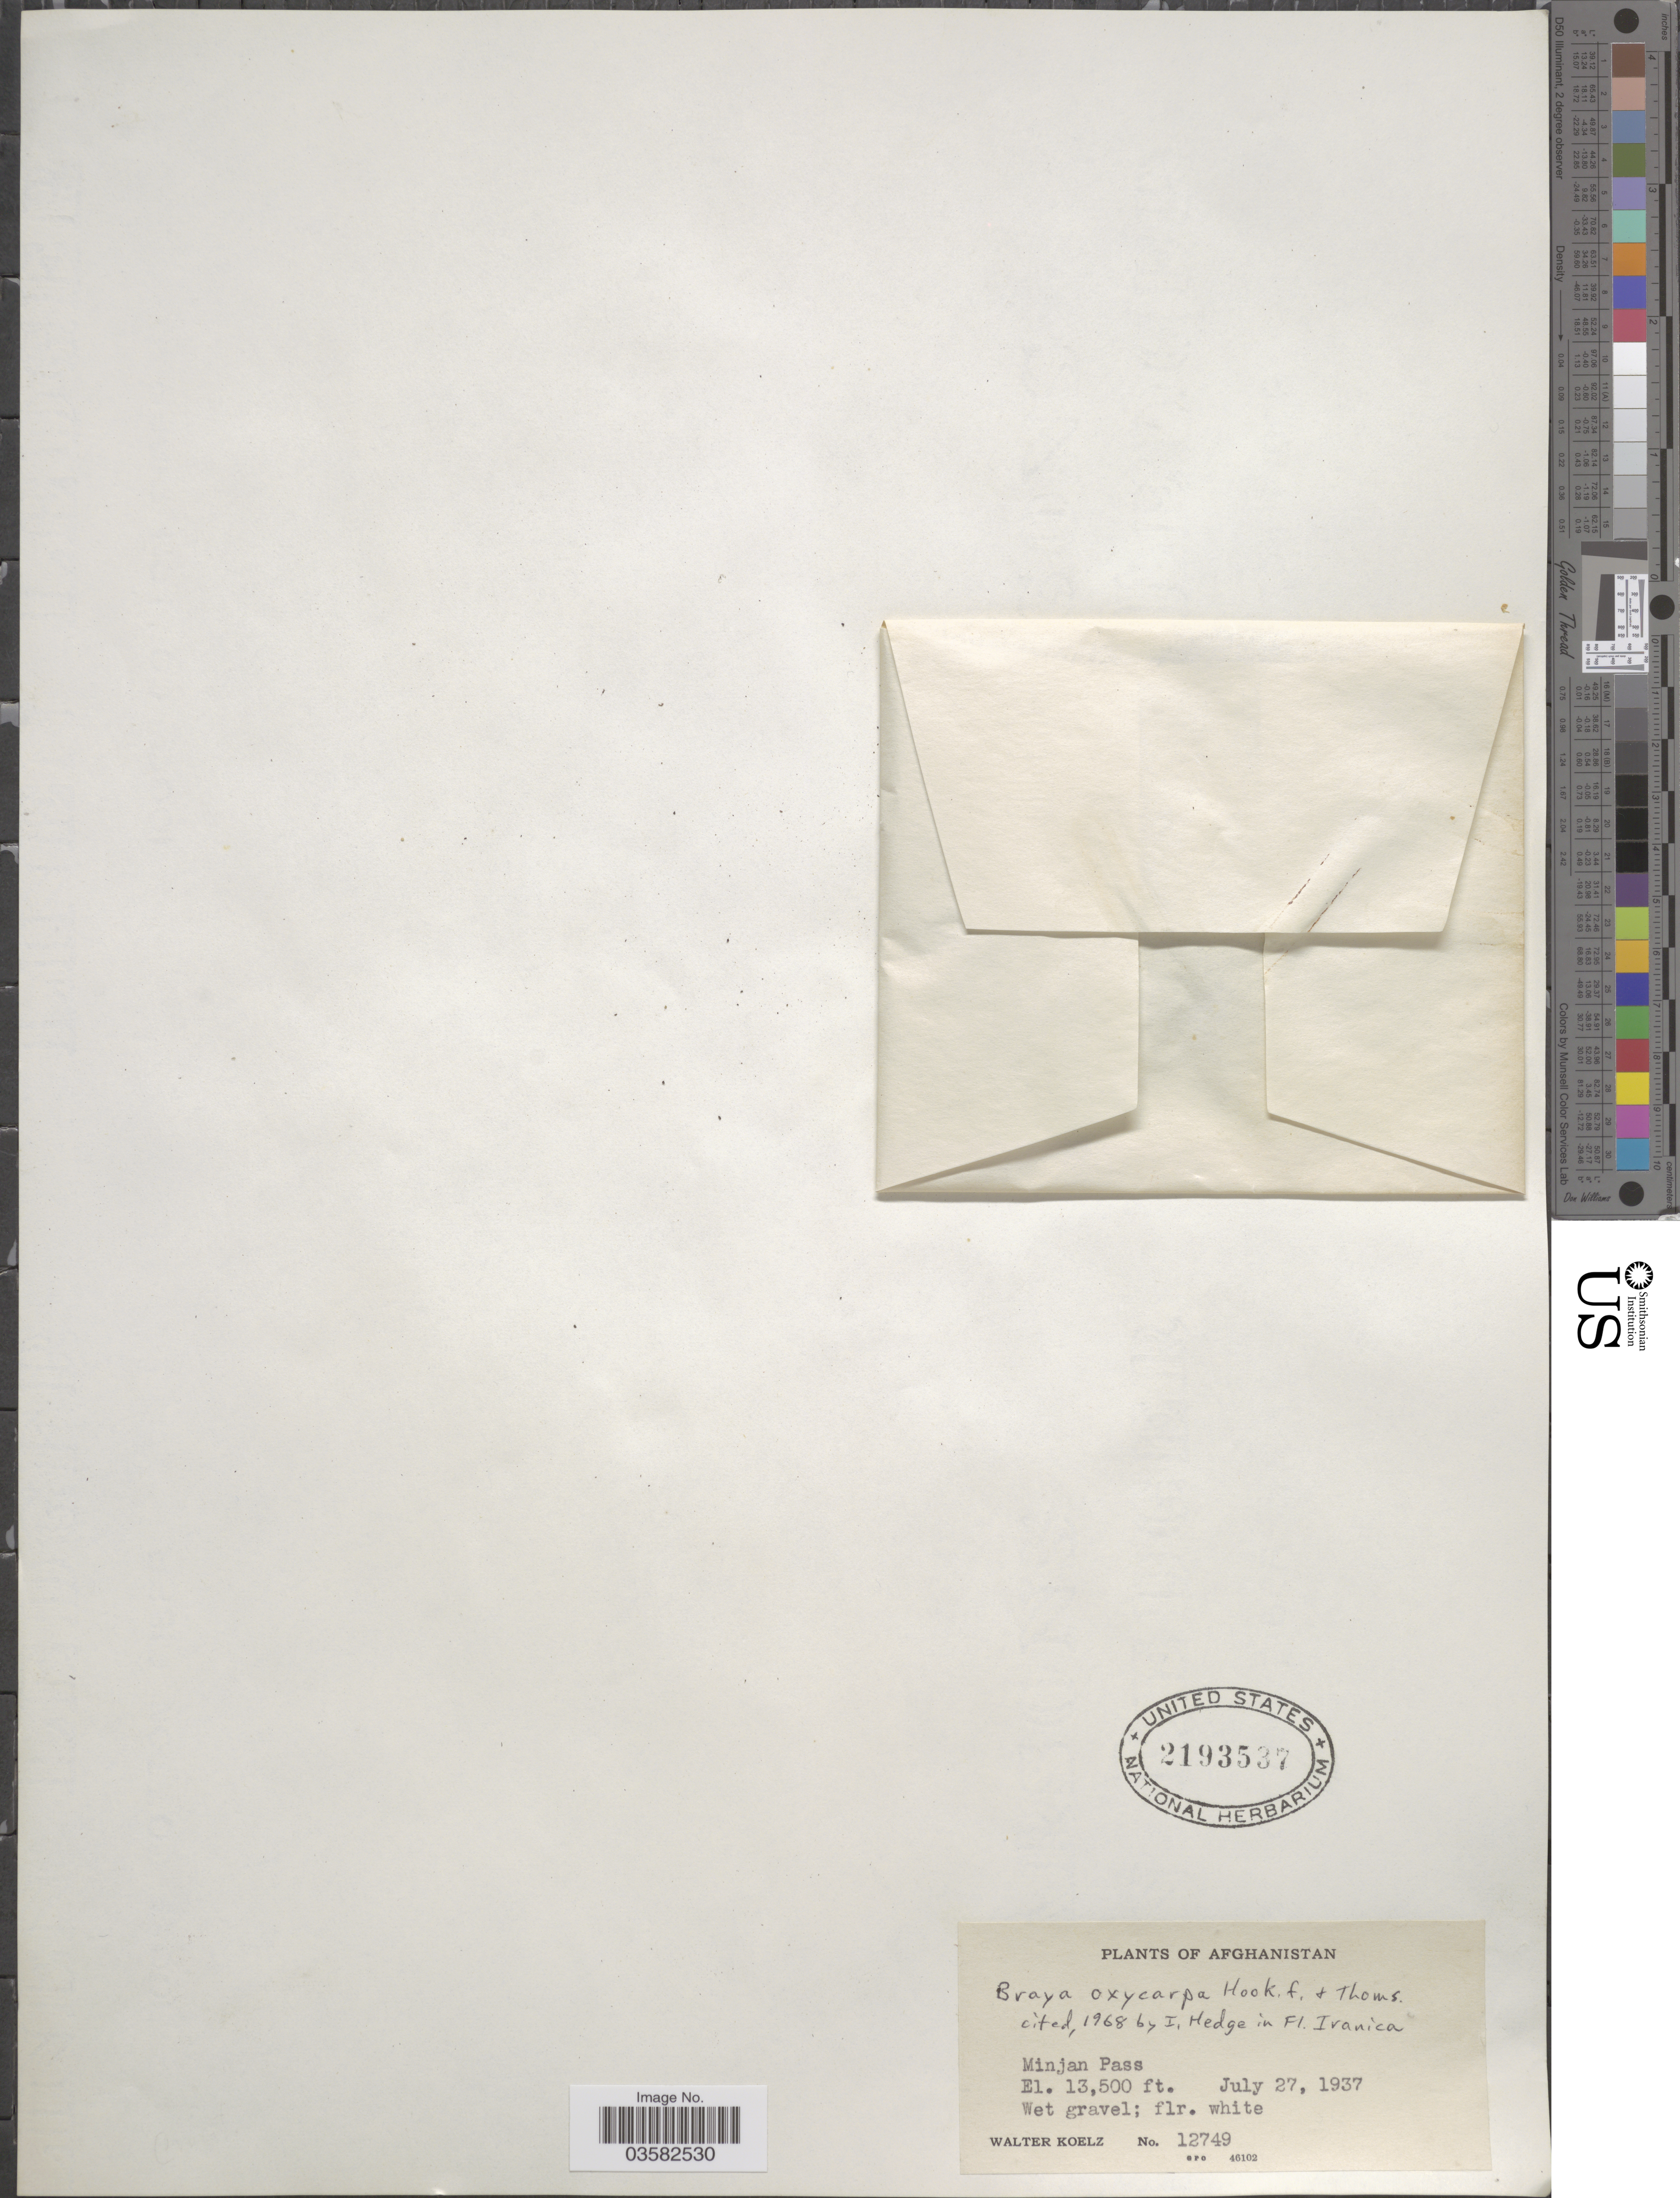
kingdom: Plantae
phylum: Tracheophyta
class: Magnoliopsida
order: Brassicales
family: Brassicaceae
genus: Aphragmus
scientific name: Aphragmus oxycarpus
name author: (Hook. f. & Thoms.) Jafri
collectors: W. N. Koelz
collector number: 12749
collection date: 1937-07-27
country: Afghanistan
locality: Minjan Pass.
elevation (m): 4115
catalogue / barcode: US 2193537